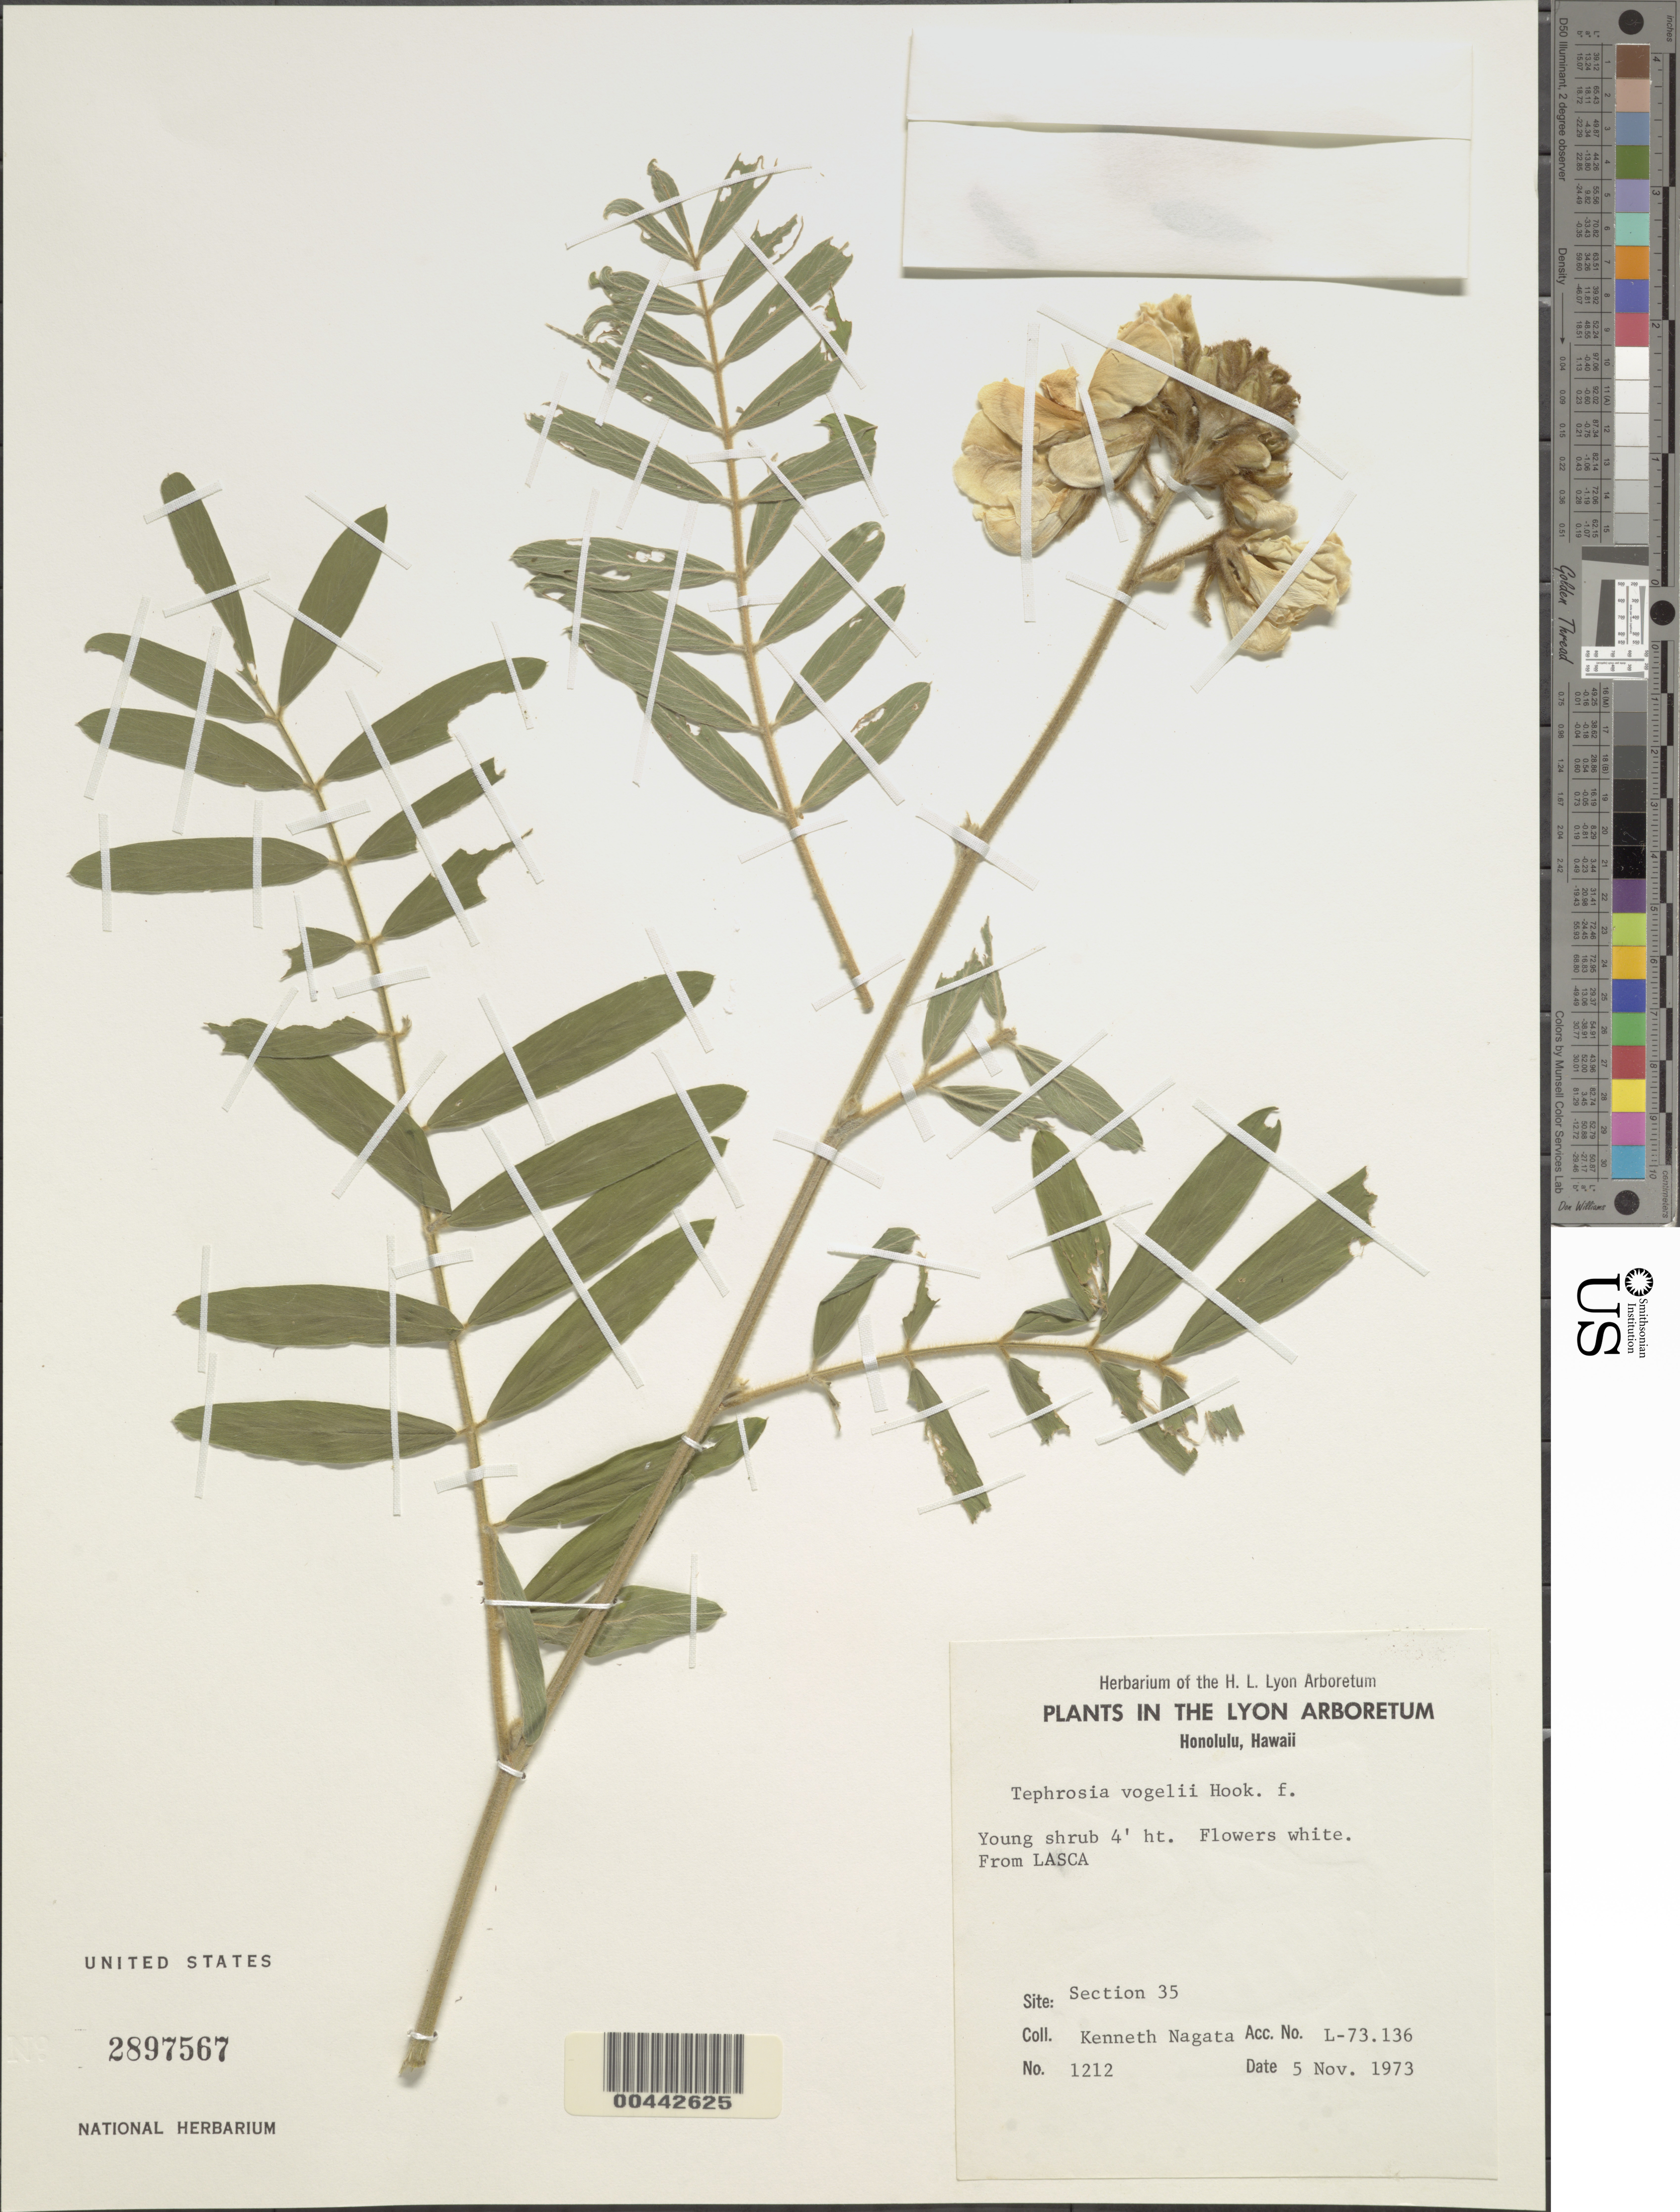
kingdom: Plantae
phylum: Tracheophyta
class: Magnoliopsida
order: Fabales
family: Fabaceae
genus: Tephrosia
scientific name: Tephrosia vogelii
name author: Hook. f.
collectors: K. Nagata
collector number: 1212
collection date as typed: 5 Nov 1973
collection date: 1973-11-05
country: United States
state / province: Hawaii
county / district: Honolulu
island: Oahu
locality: From LASCA, Section 35, in the Herbarium of the H.L. Arboretum, Honolulu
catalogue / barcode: US 2897567